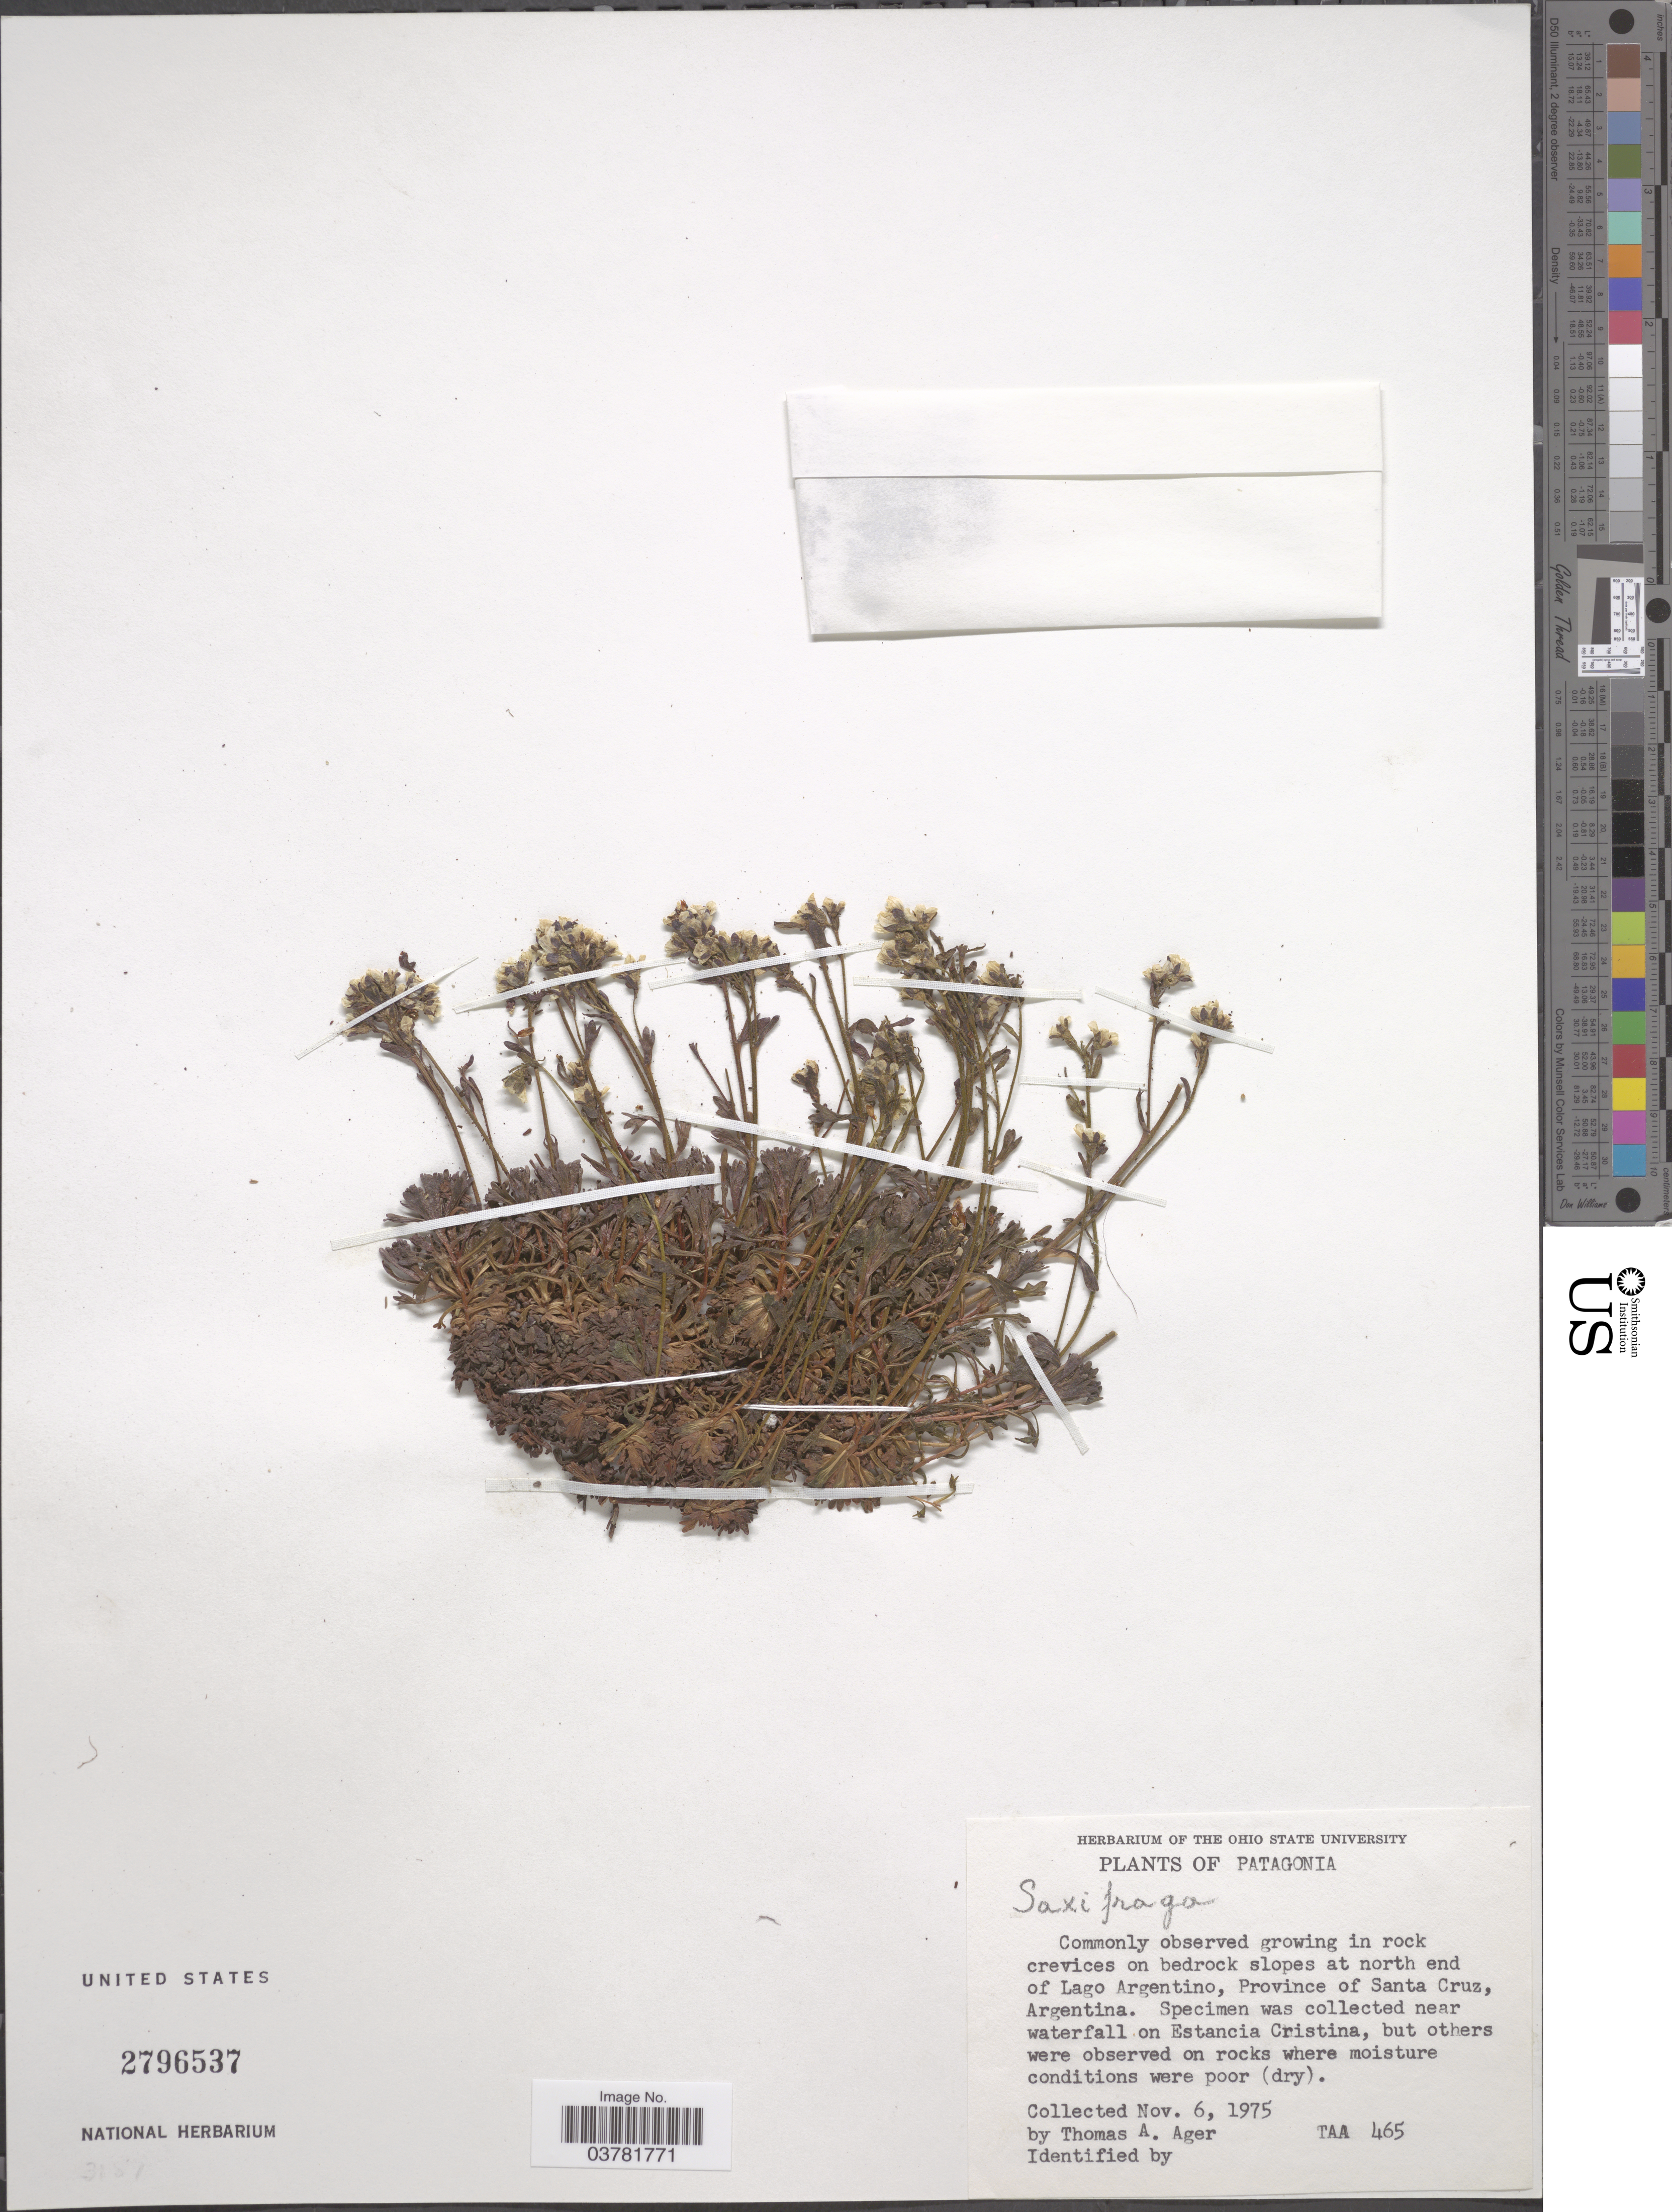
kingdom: Plantae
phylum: Tracheophyta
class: Magnoliopsida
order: Saxifragales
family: Saxifragaceae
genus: Saxifraga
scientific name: Saxifraga sp.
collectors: T. A. Ager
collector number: TAA 465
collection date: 1975-11-06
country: Argentina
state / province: Santa Cruz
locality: Patagonia. At north end of Lago Argentino, Province of Santa Cruz. Near waterfall on Estancia Cristina.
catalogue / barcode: US 2796537